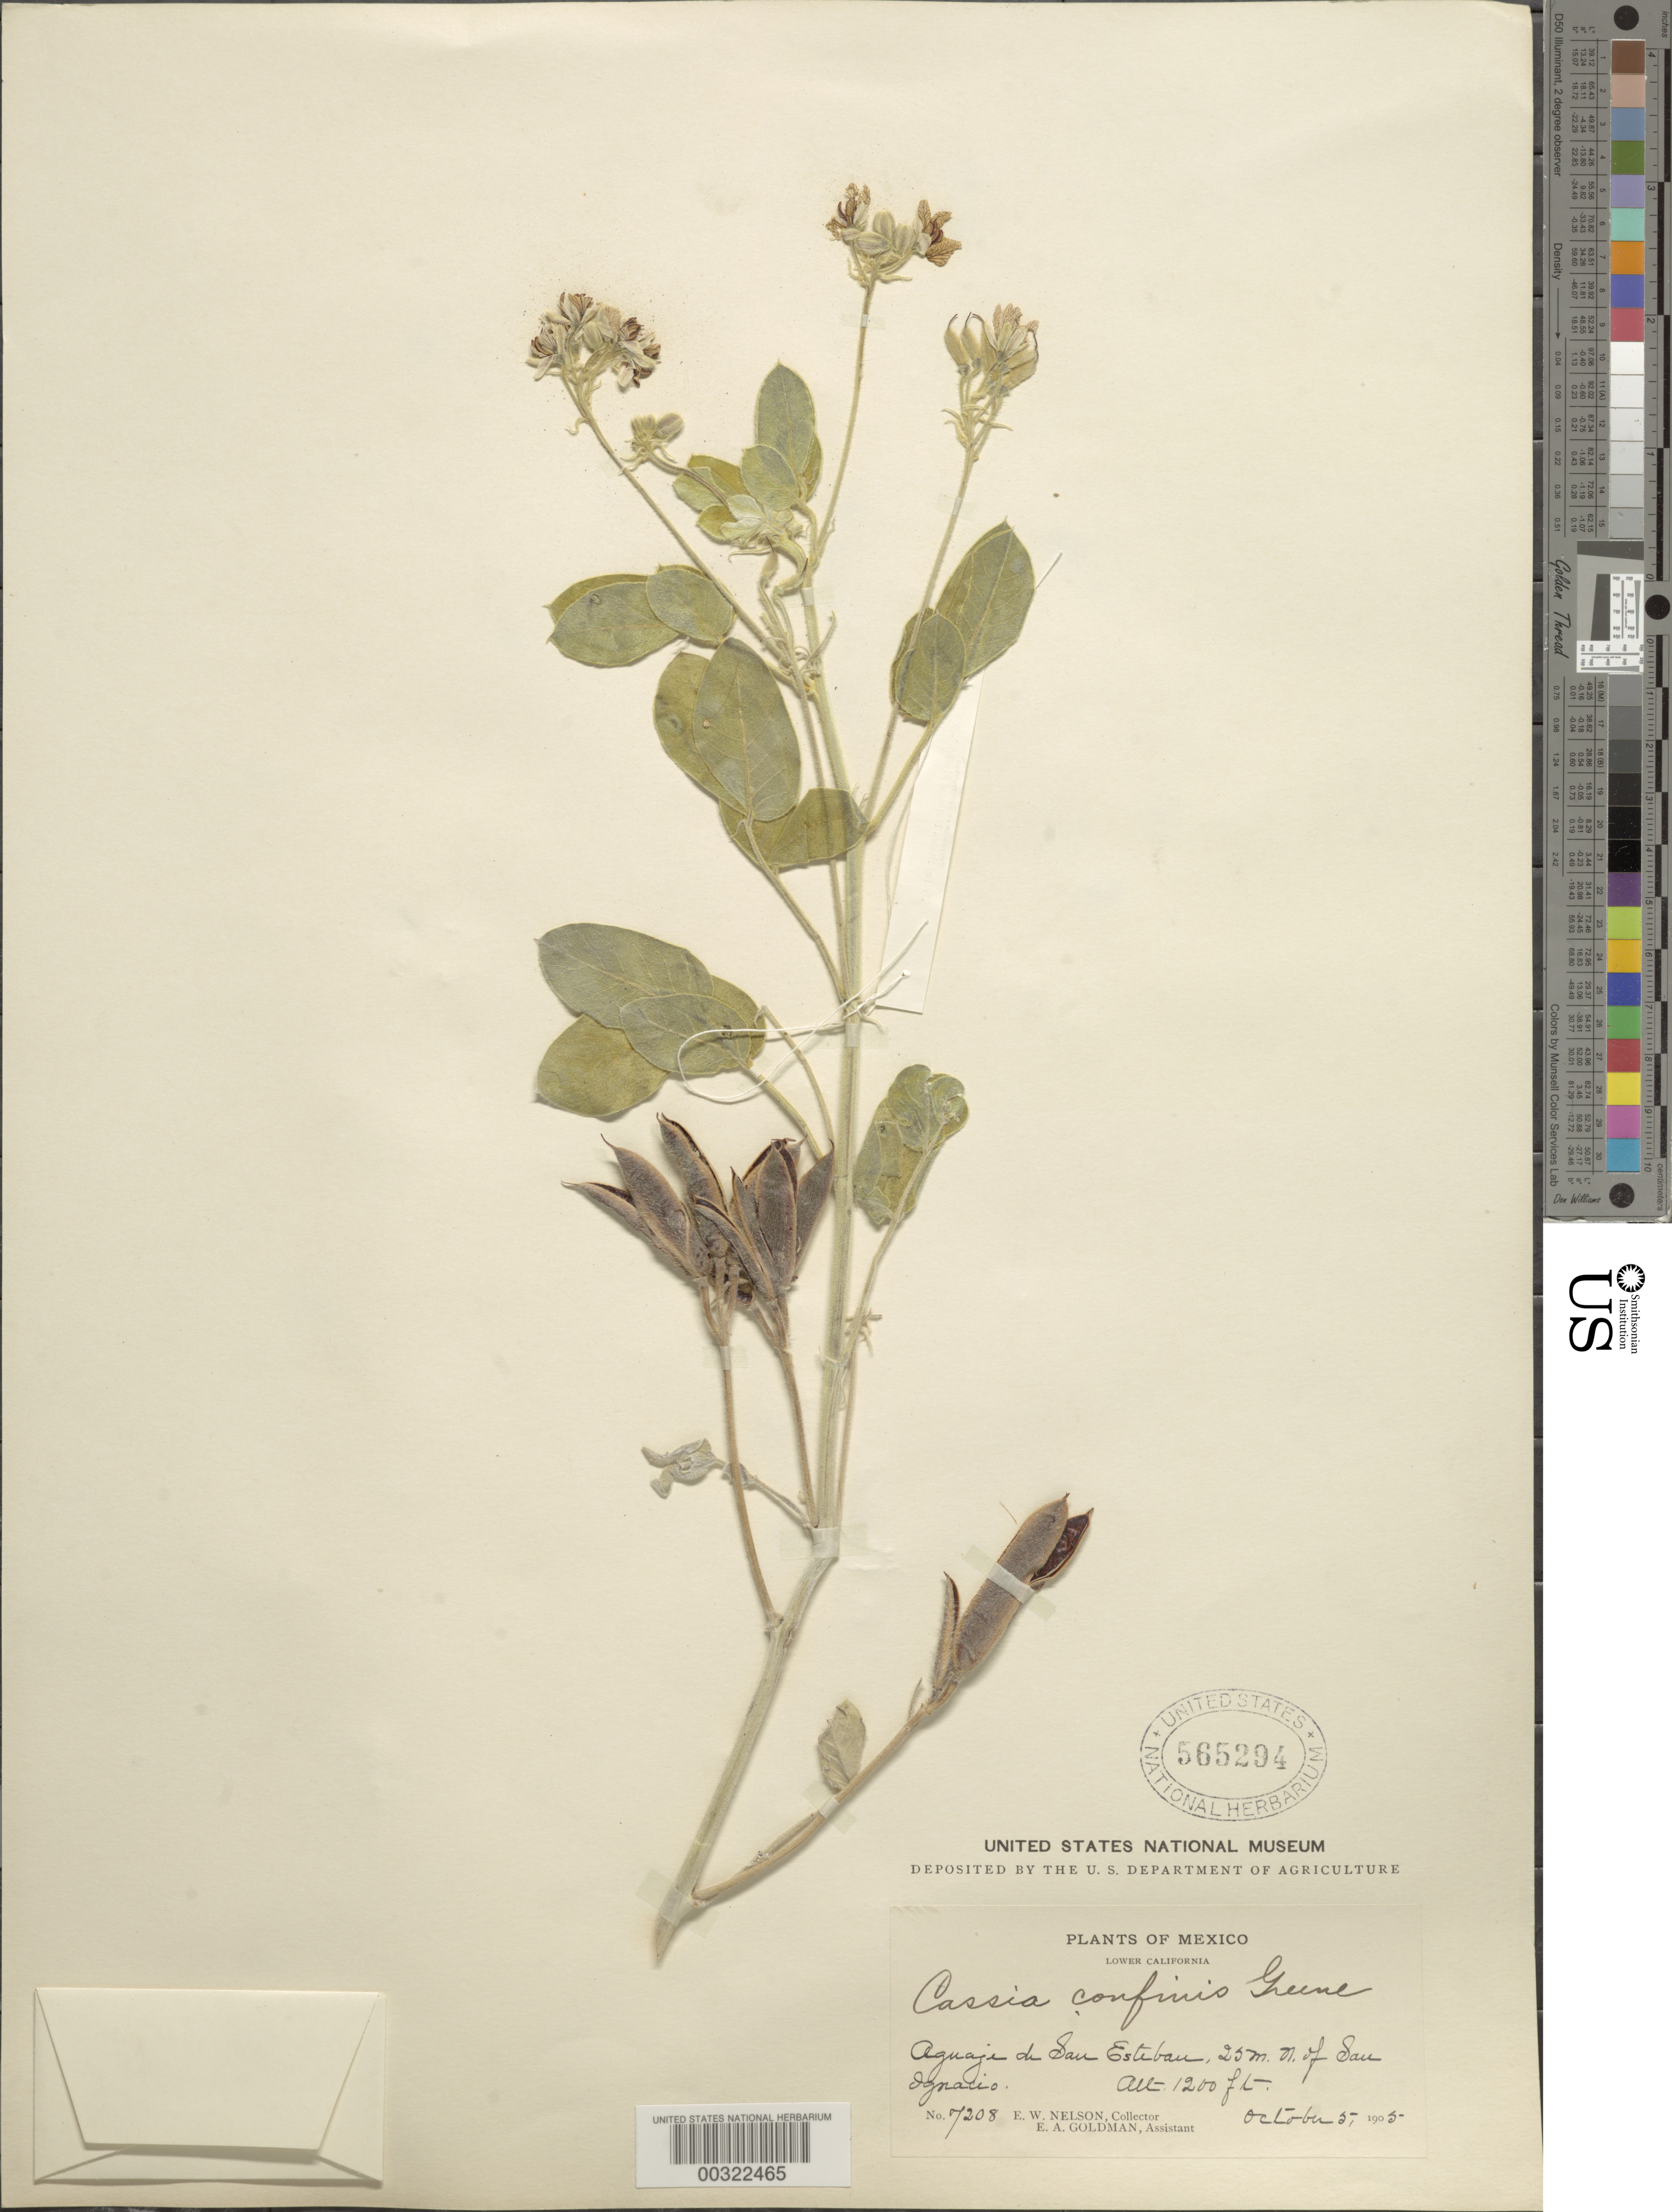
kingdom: Plantae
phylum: Tracheophyta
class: Magnoliopsida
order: Fabales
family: Fabaceae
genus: Senna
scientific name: Senna confinis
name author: (Greene) H.S. Irwin & Barneby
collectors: E. W. Nelson & E. A. Goldman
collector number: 7208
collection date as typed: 05 Oct 1905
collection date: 1905-10-05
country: Mexico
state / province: Baja California Sur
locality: Aguaje de San Esteban, 25 km N of San Ignacio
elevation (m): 366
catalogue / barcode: US 565294